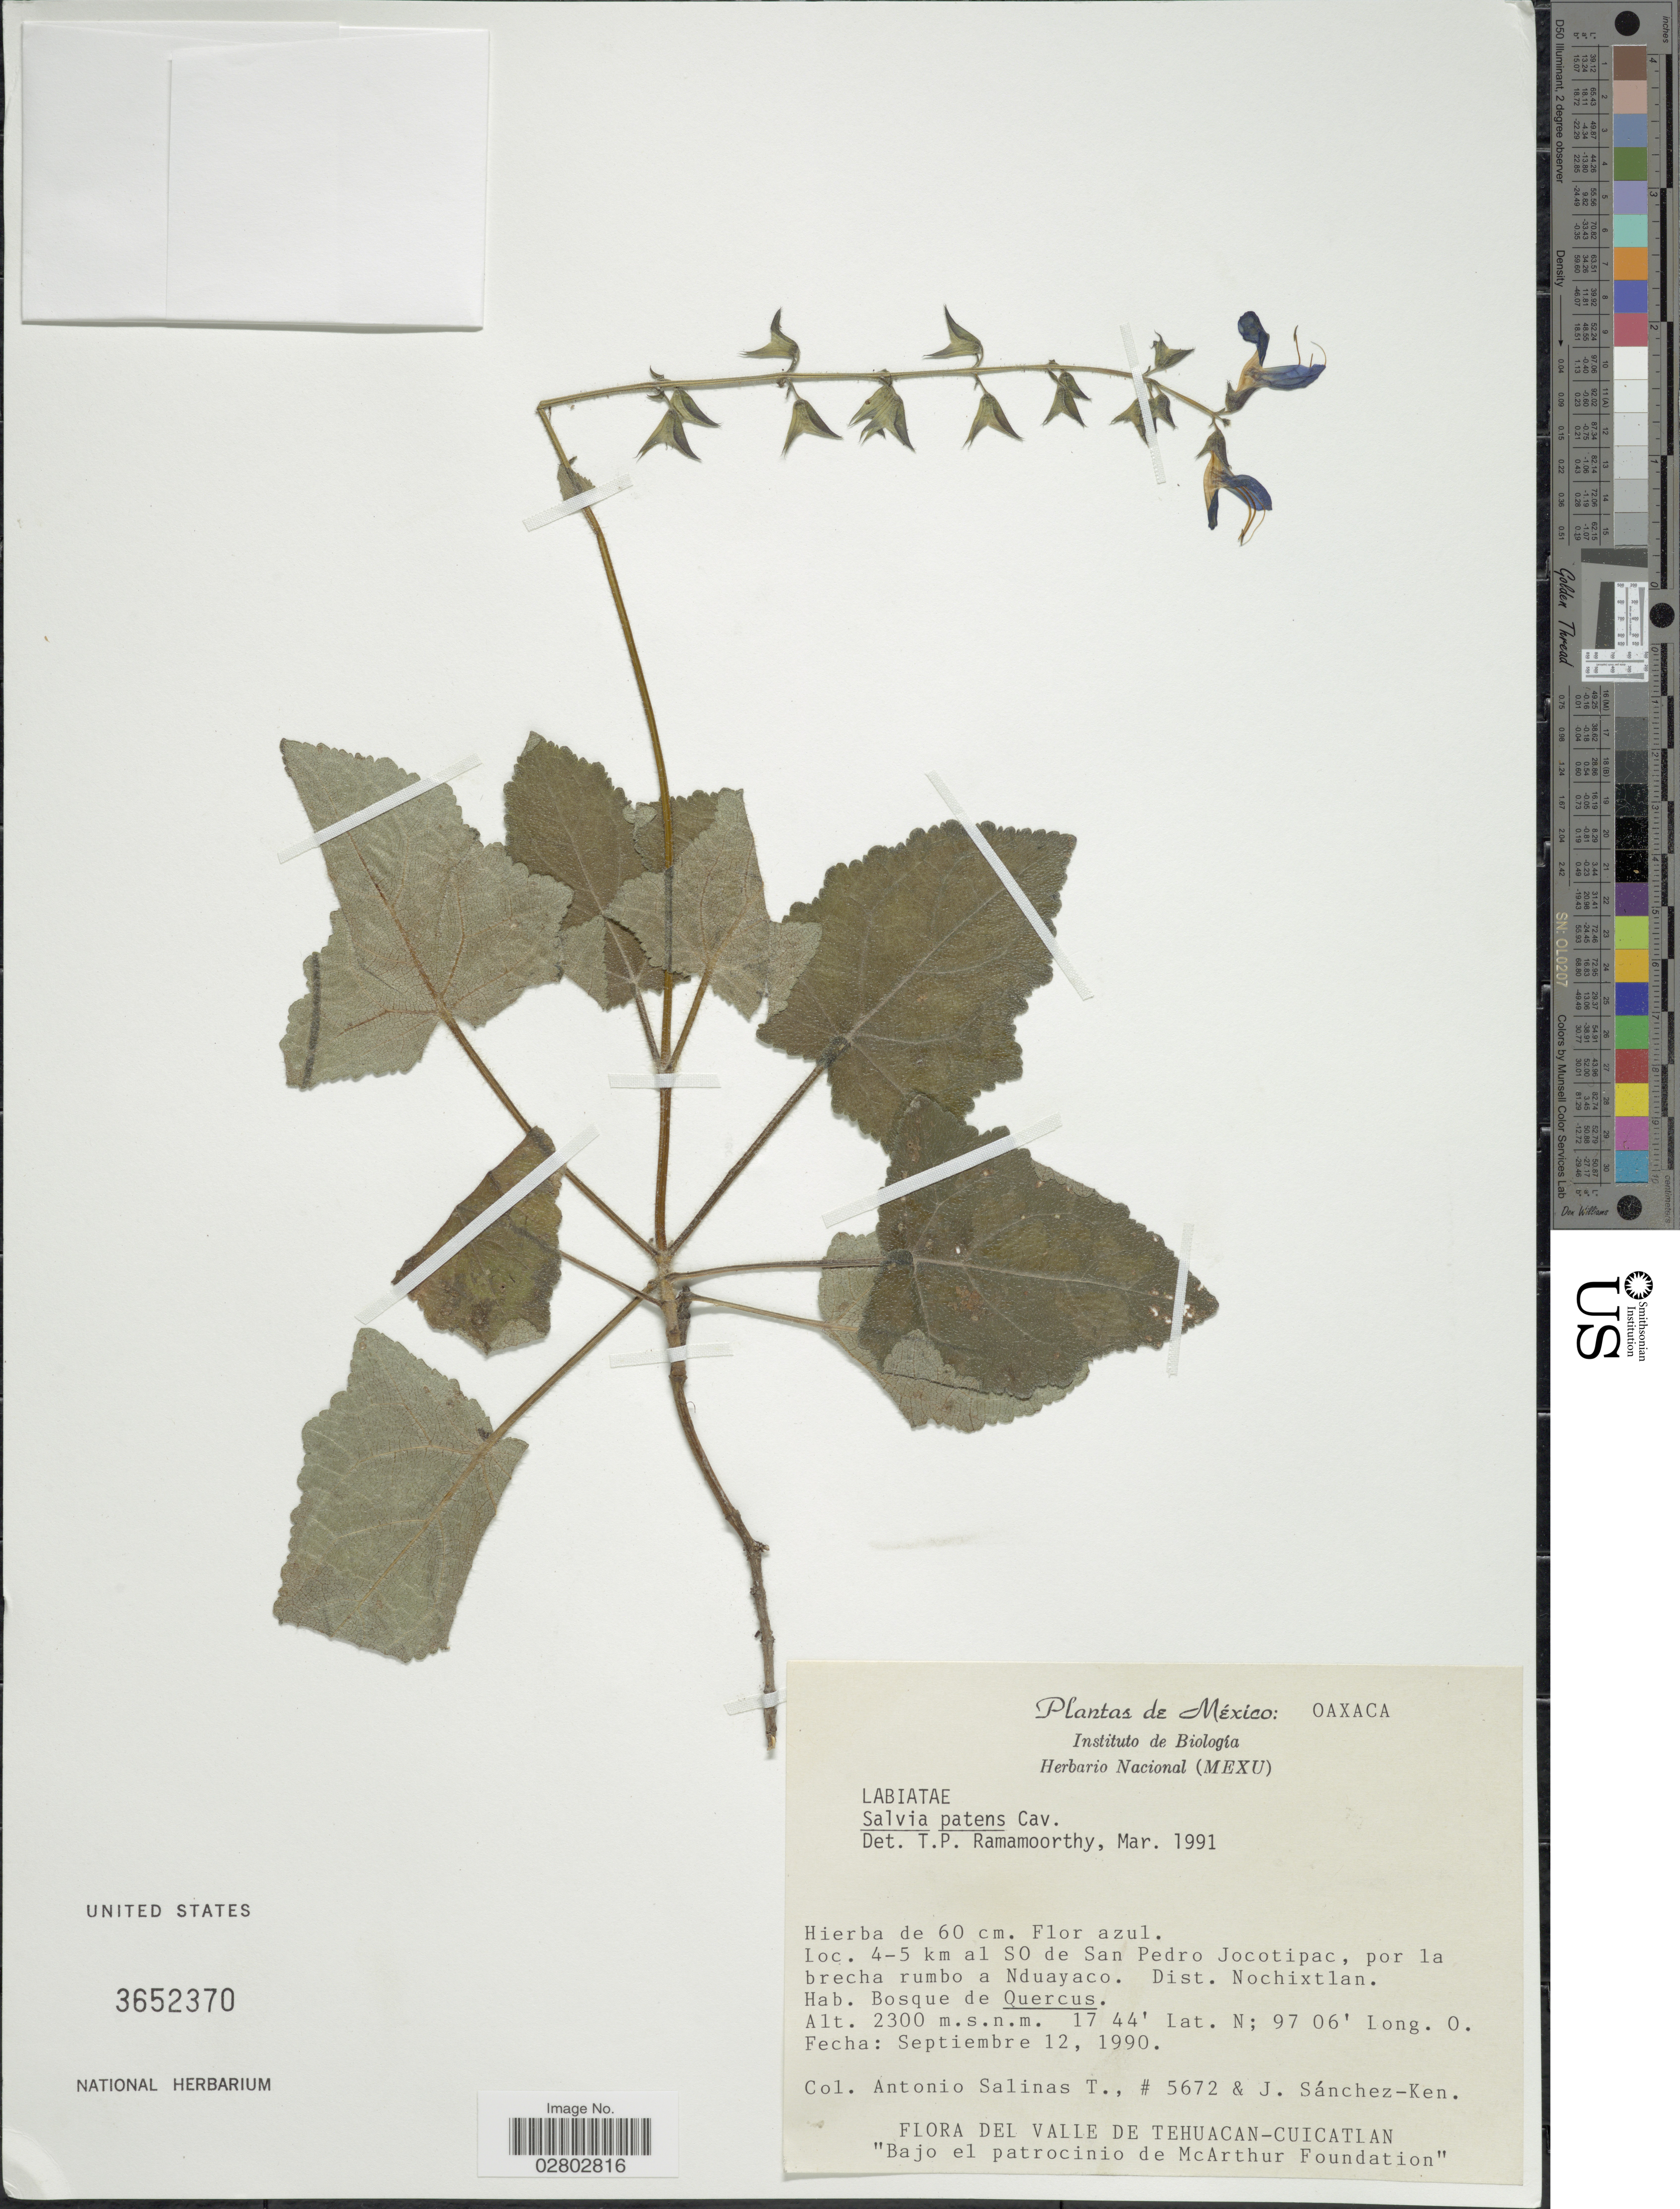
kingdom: Plantae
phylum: Tracheophyta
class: Magnoliopsida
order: Lamiales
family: Lamiaceae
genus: Salvia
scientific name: Salvia patens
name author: Cav.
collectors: A. Salinas T. & J. G. Sánchez-Ken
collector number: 5672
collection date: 1990-09-12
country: Mexico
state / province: Oaxaca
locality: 4-5 km al SO de San Pedro Jocotipac, por la brecha rumbo a Nduayaco, Dist. Nochixtlan.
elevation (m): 2300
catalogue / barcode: US 3652370